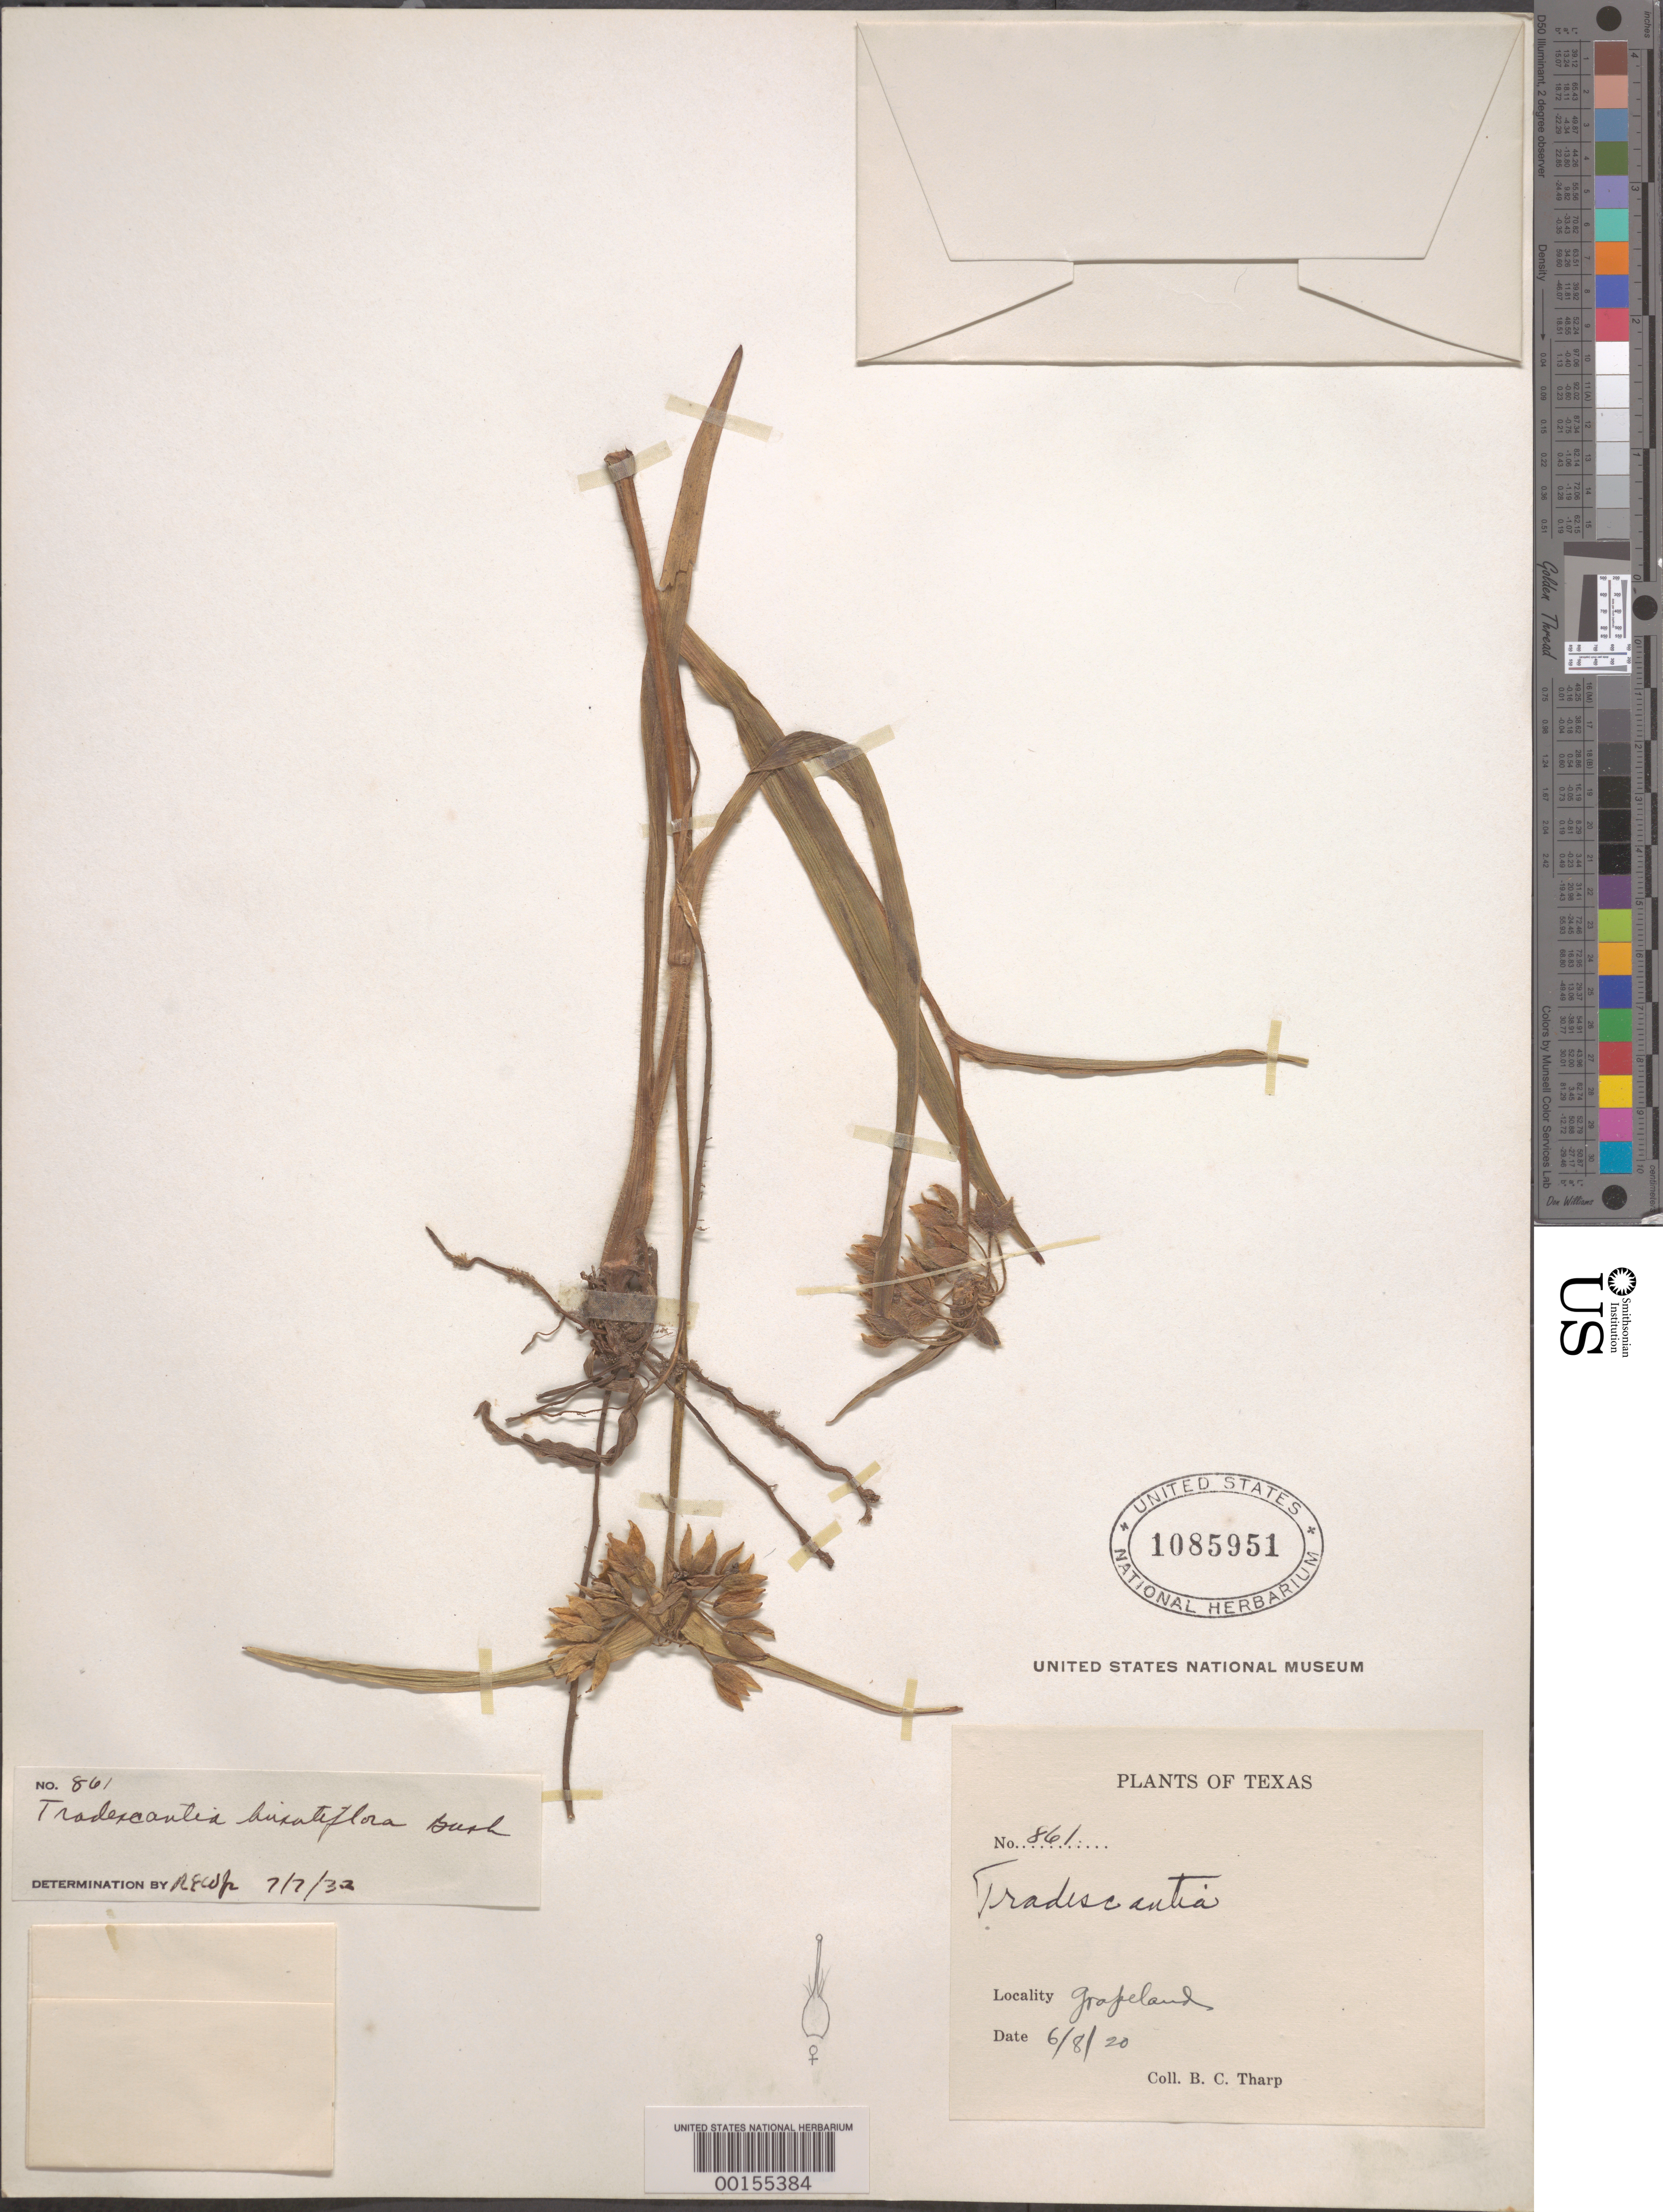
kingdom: Plantae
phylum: Tracheophyta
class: Liliopsida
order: Commelinales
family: Commelinaceae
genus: Tradescantia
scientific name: Tradescantia hirsutiflora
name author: Bush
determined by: Woodward, R. E.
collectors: B. C. Tharp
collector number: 861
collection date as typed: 08 Jun 1920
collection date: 1920-06-08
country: United States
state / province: Texas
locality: Grapeland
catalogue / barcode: US 1085951